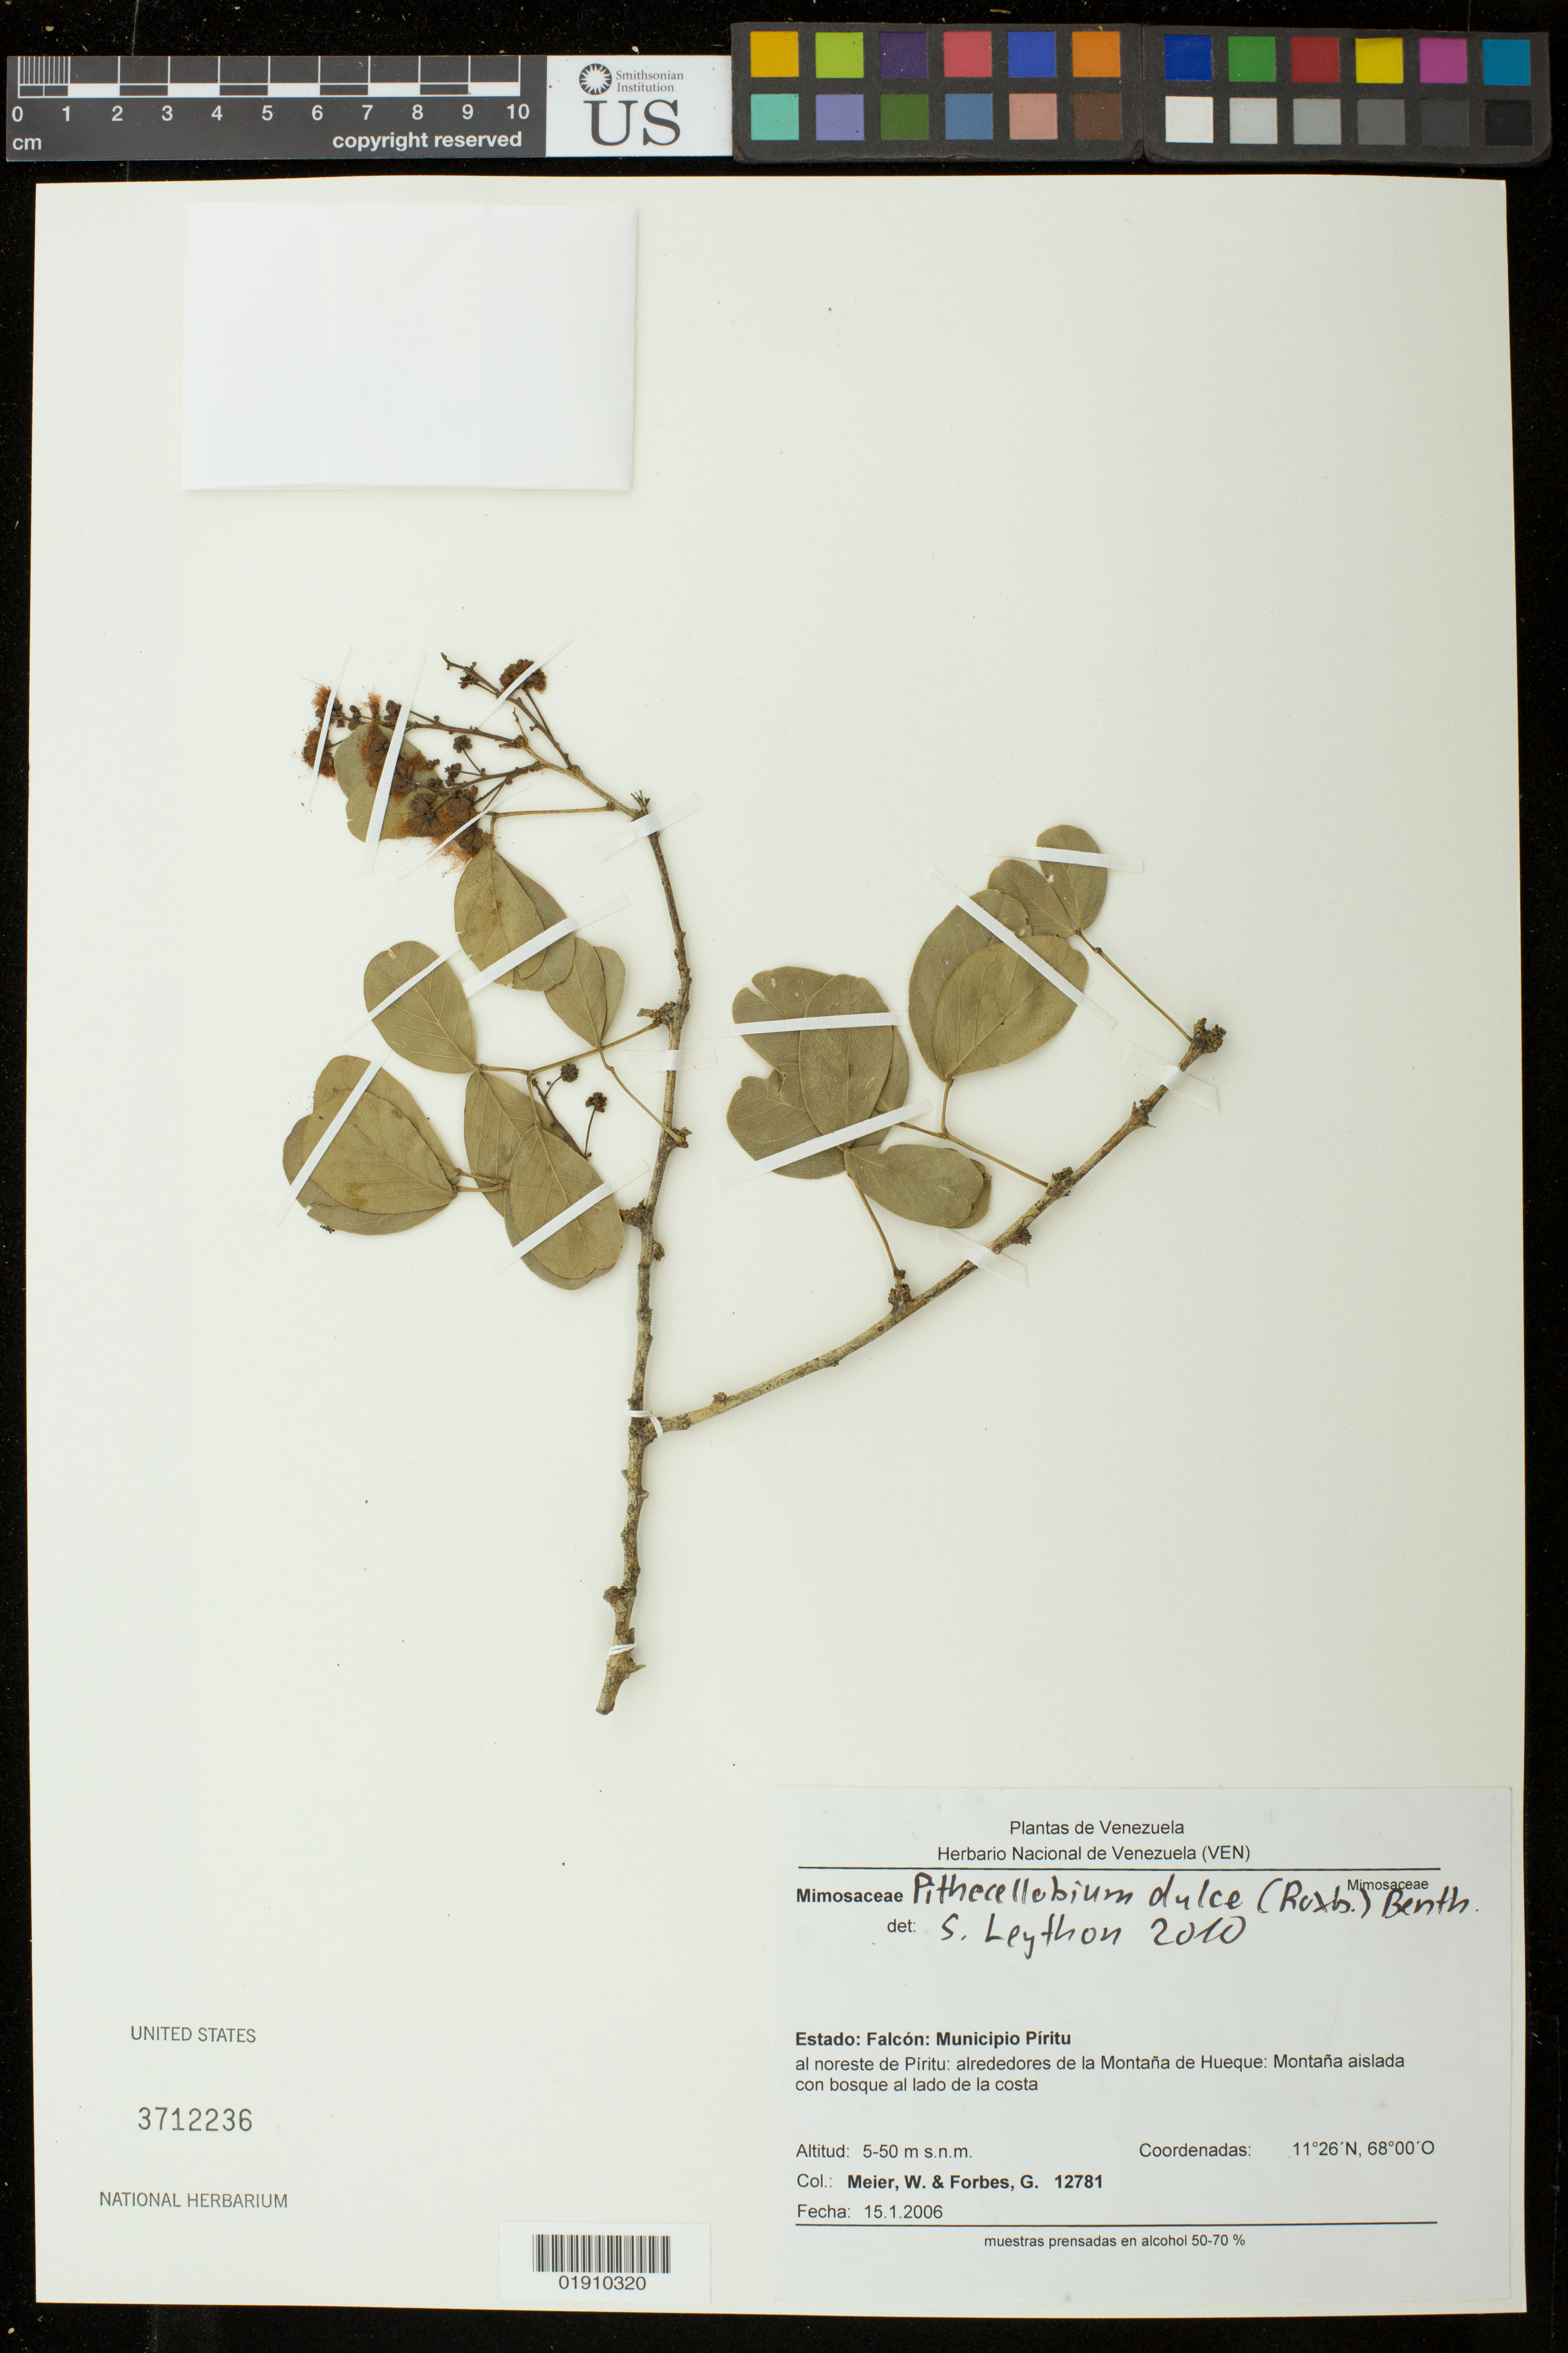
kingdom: Plantae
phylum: Tracheophyta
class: Magnoliopsida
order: Fabales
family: Fabaceae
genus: Pithecellobium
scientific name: Pithecellobium dulce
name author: (Roxb.) Benth.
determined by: Leython, S.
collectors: W. Meier & G. Forbes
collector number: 12781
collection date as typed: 15.1.2006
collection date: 2006-01-15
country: Venezuela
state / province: Falcón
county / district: Piritu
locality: Estado: Falcon: Municipio Piritu, al noreste de Piritu: alrededores de la Montana de Hueque: Montana aislada con bosque al lado de la costa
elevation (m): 5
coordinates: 11 26 N, 68 00 O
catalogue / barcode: US 3712236